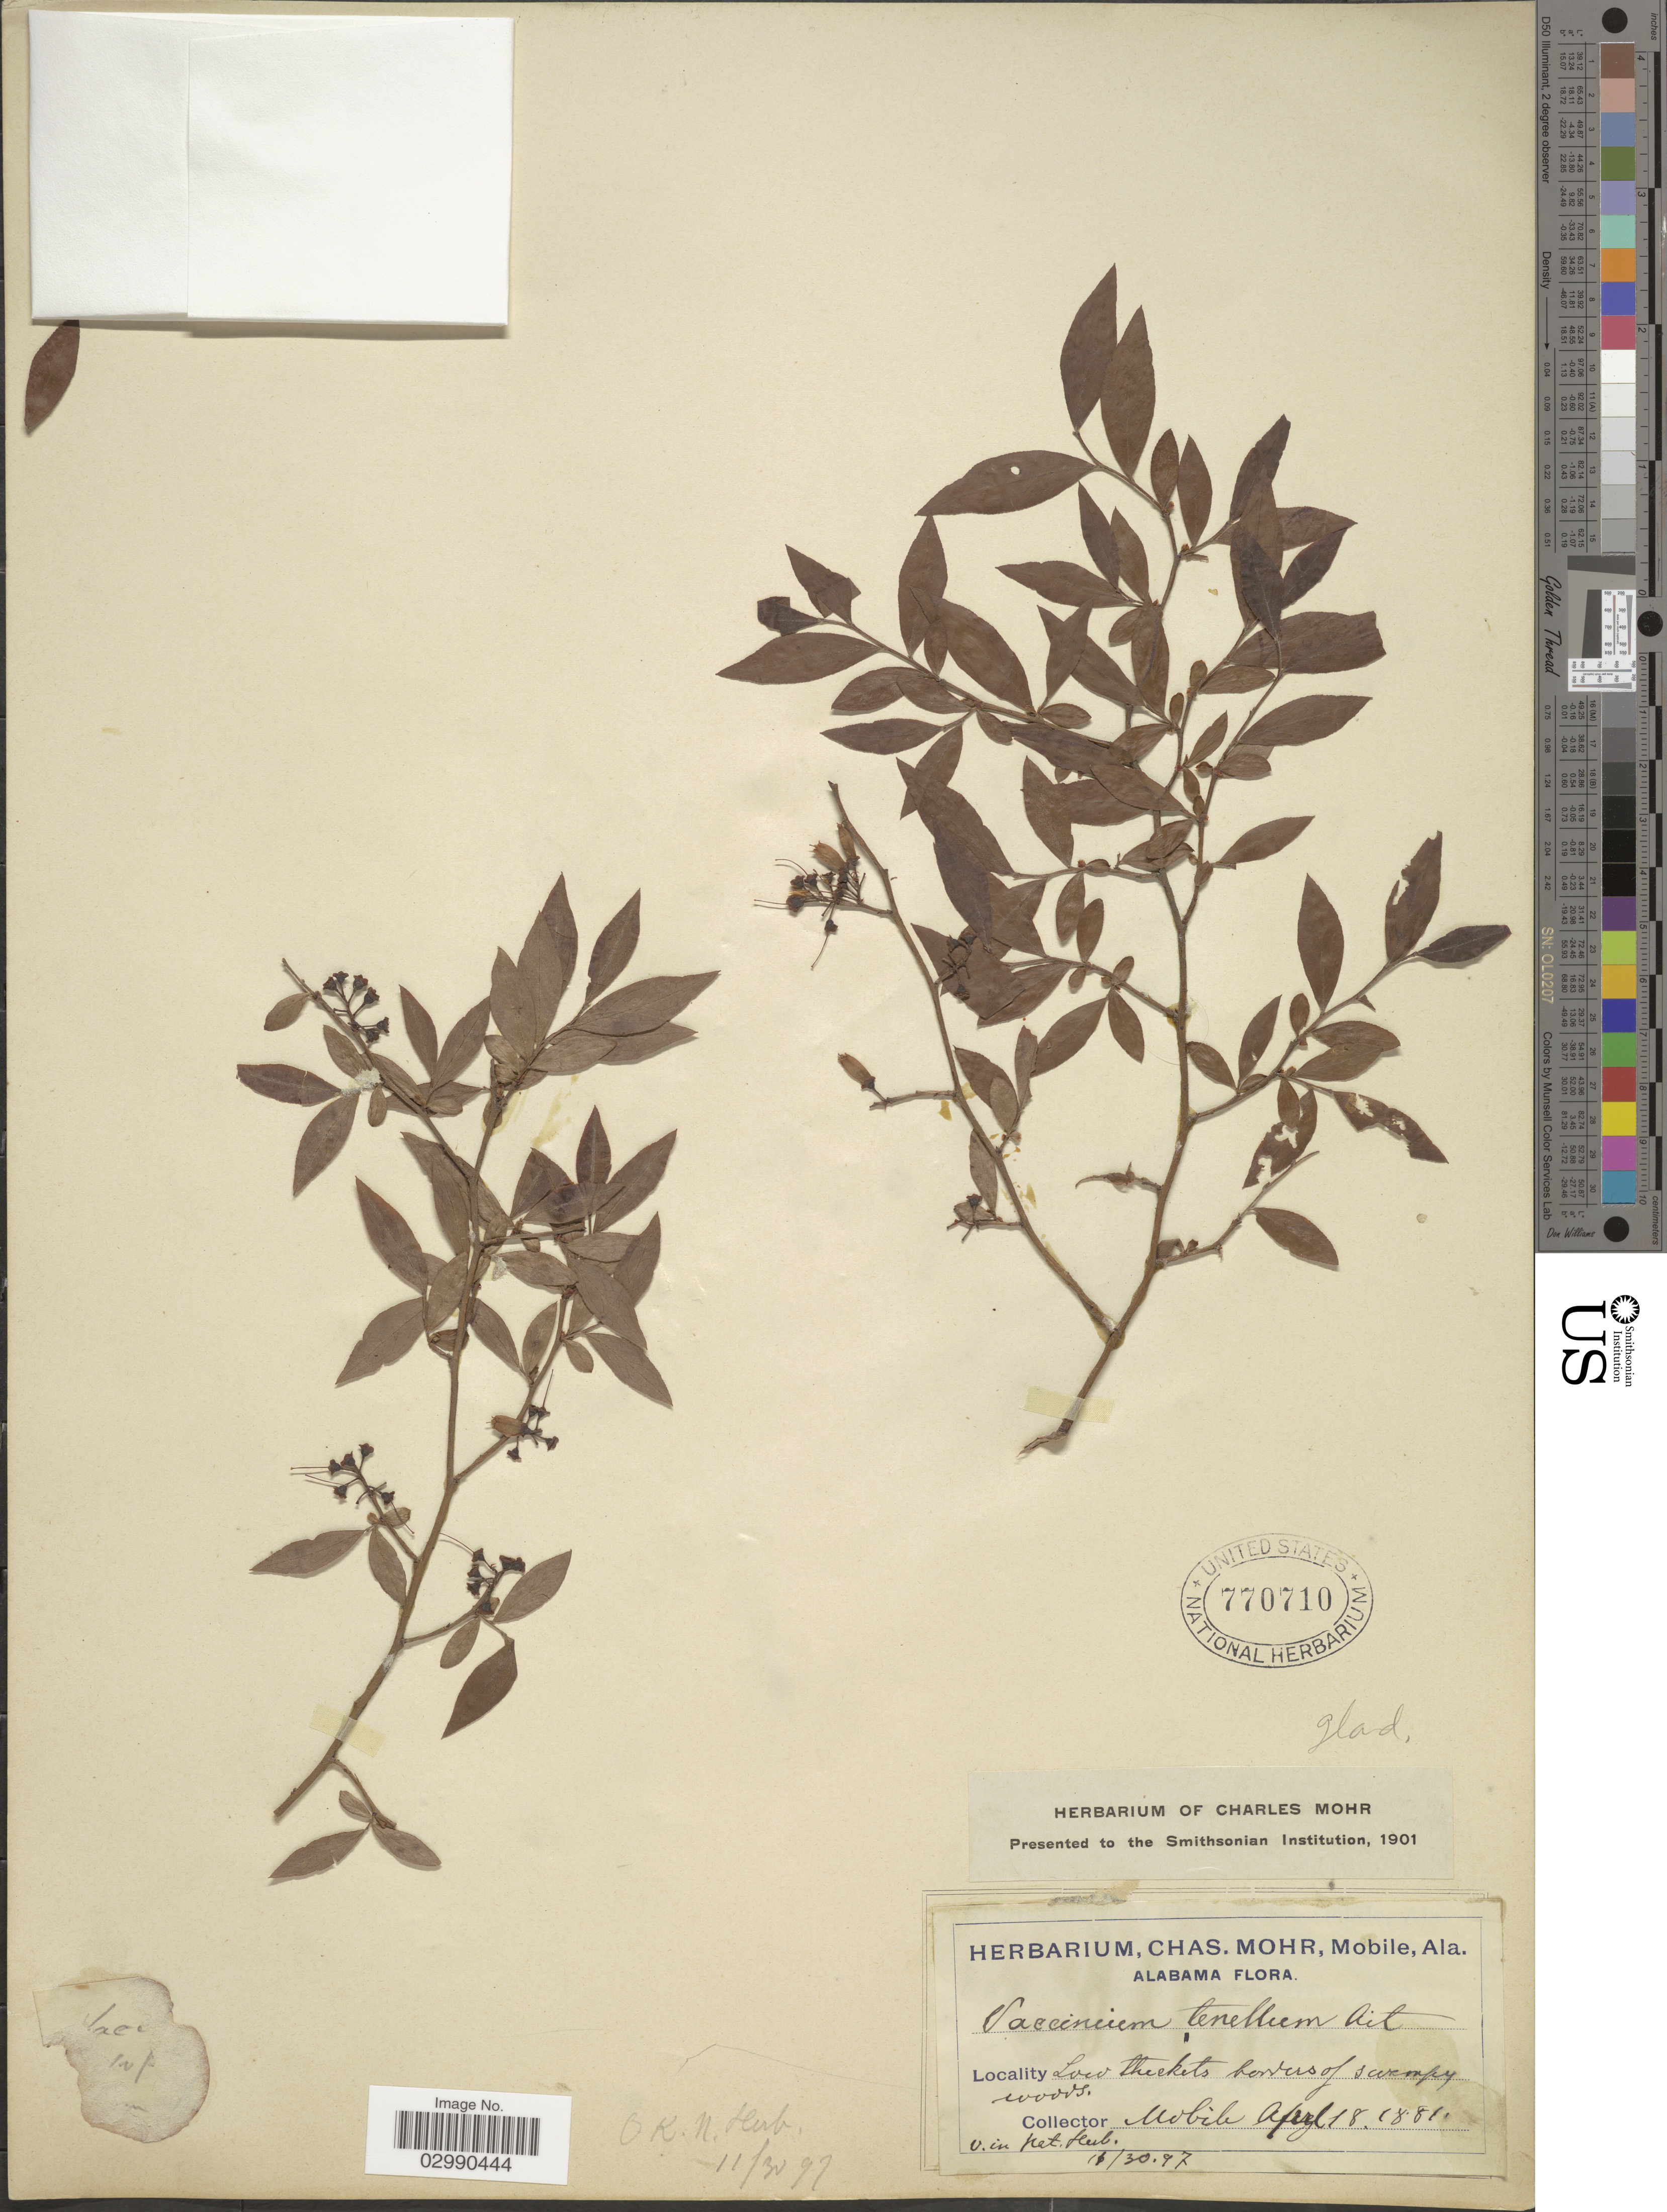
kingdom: Plantae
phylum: Tracheophyta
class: Magnoliopsida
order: Ericales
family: Ericaceae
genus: Vaccinium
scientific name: Vaccinium vacillans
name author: Kalm ex Torr.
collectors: ex herb. Charles Mohr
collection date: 1881-04-18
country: United States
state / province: Alabama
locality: Mobile.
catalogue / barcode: US 770710